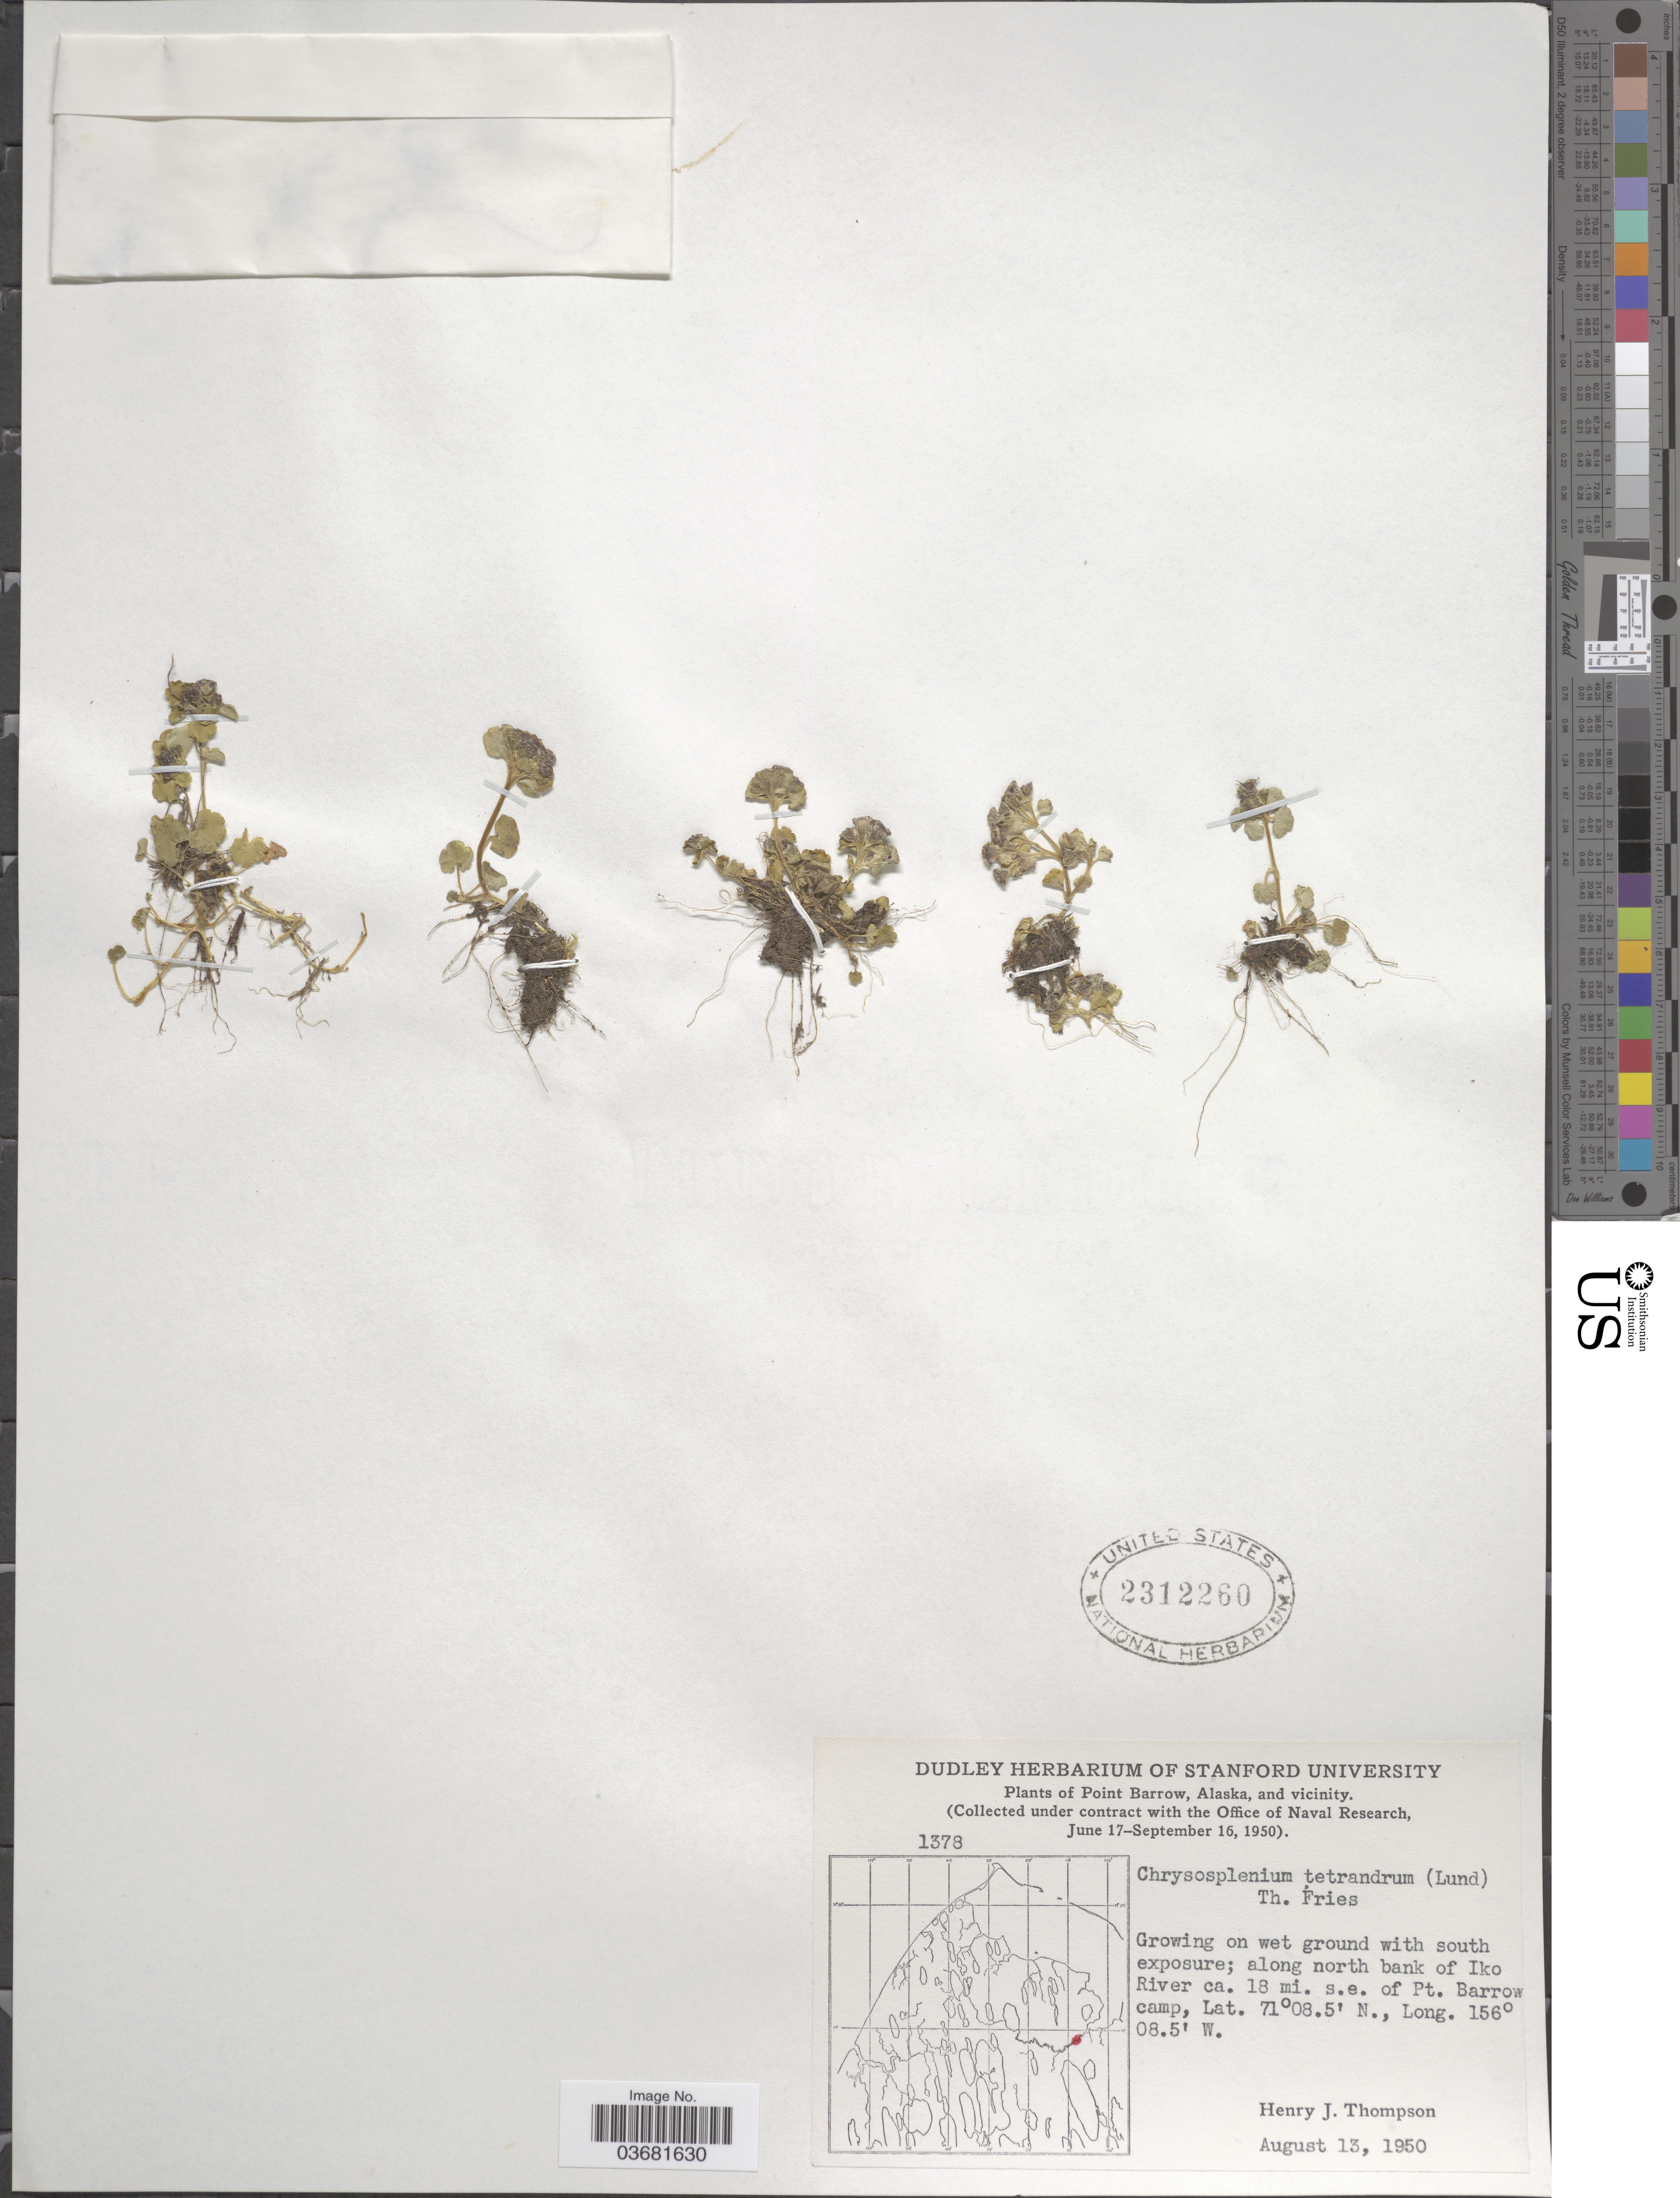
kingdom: Plantae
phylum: Tracheophyta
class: Magnoliopsida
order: Saxifragales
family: Saxifragaceae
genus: Chrysosplenium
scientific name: Chrysosplenium tetrandrum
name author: (N. Lund) Th. Fr.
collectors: H. J. Thompson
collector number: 1378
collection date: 1950-08-13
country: United States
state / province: Alaska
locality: Point Barrow, Alaska and vicinity. Growing on wet ground with south exposure; along north bank of Iko River ca. 18 mii. s.e. of Pt. Barrow camp.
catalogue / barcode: US 2312260